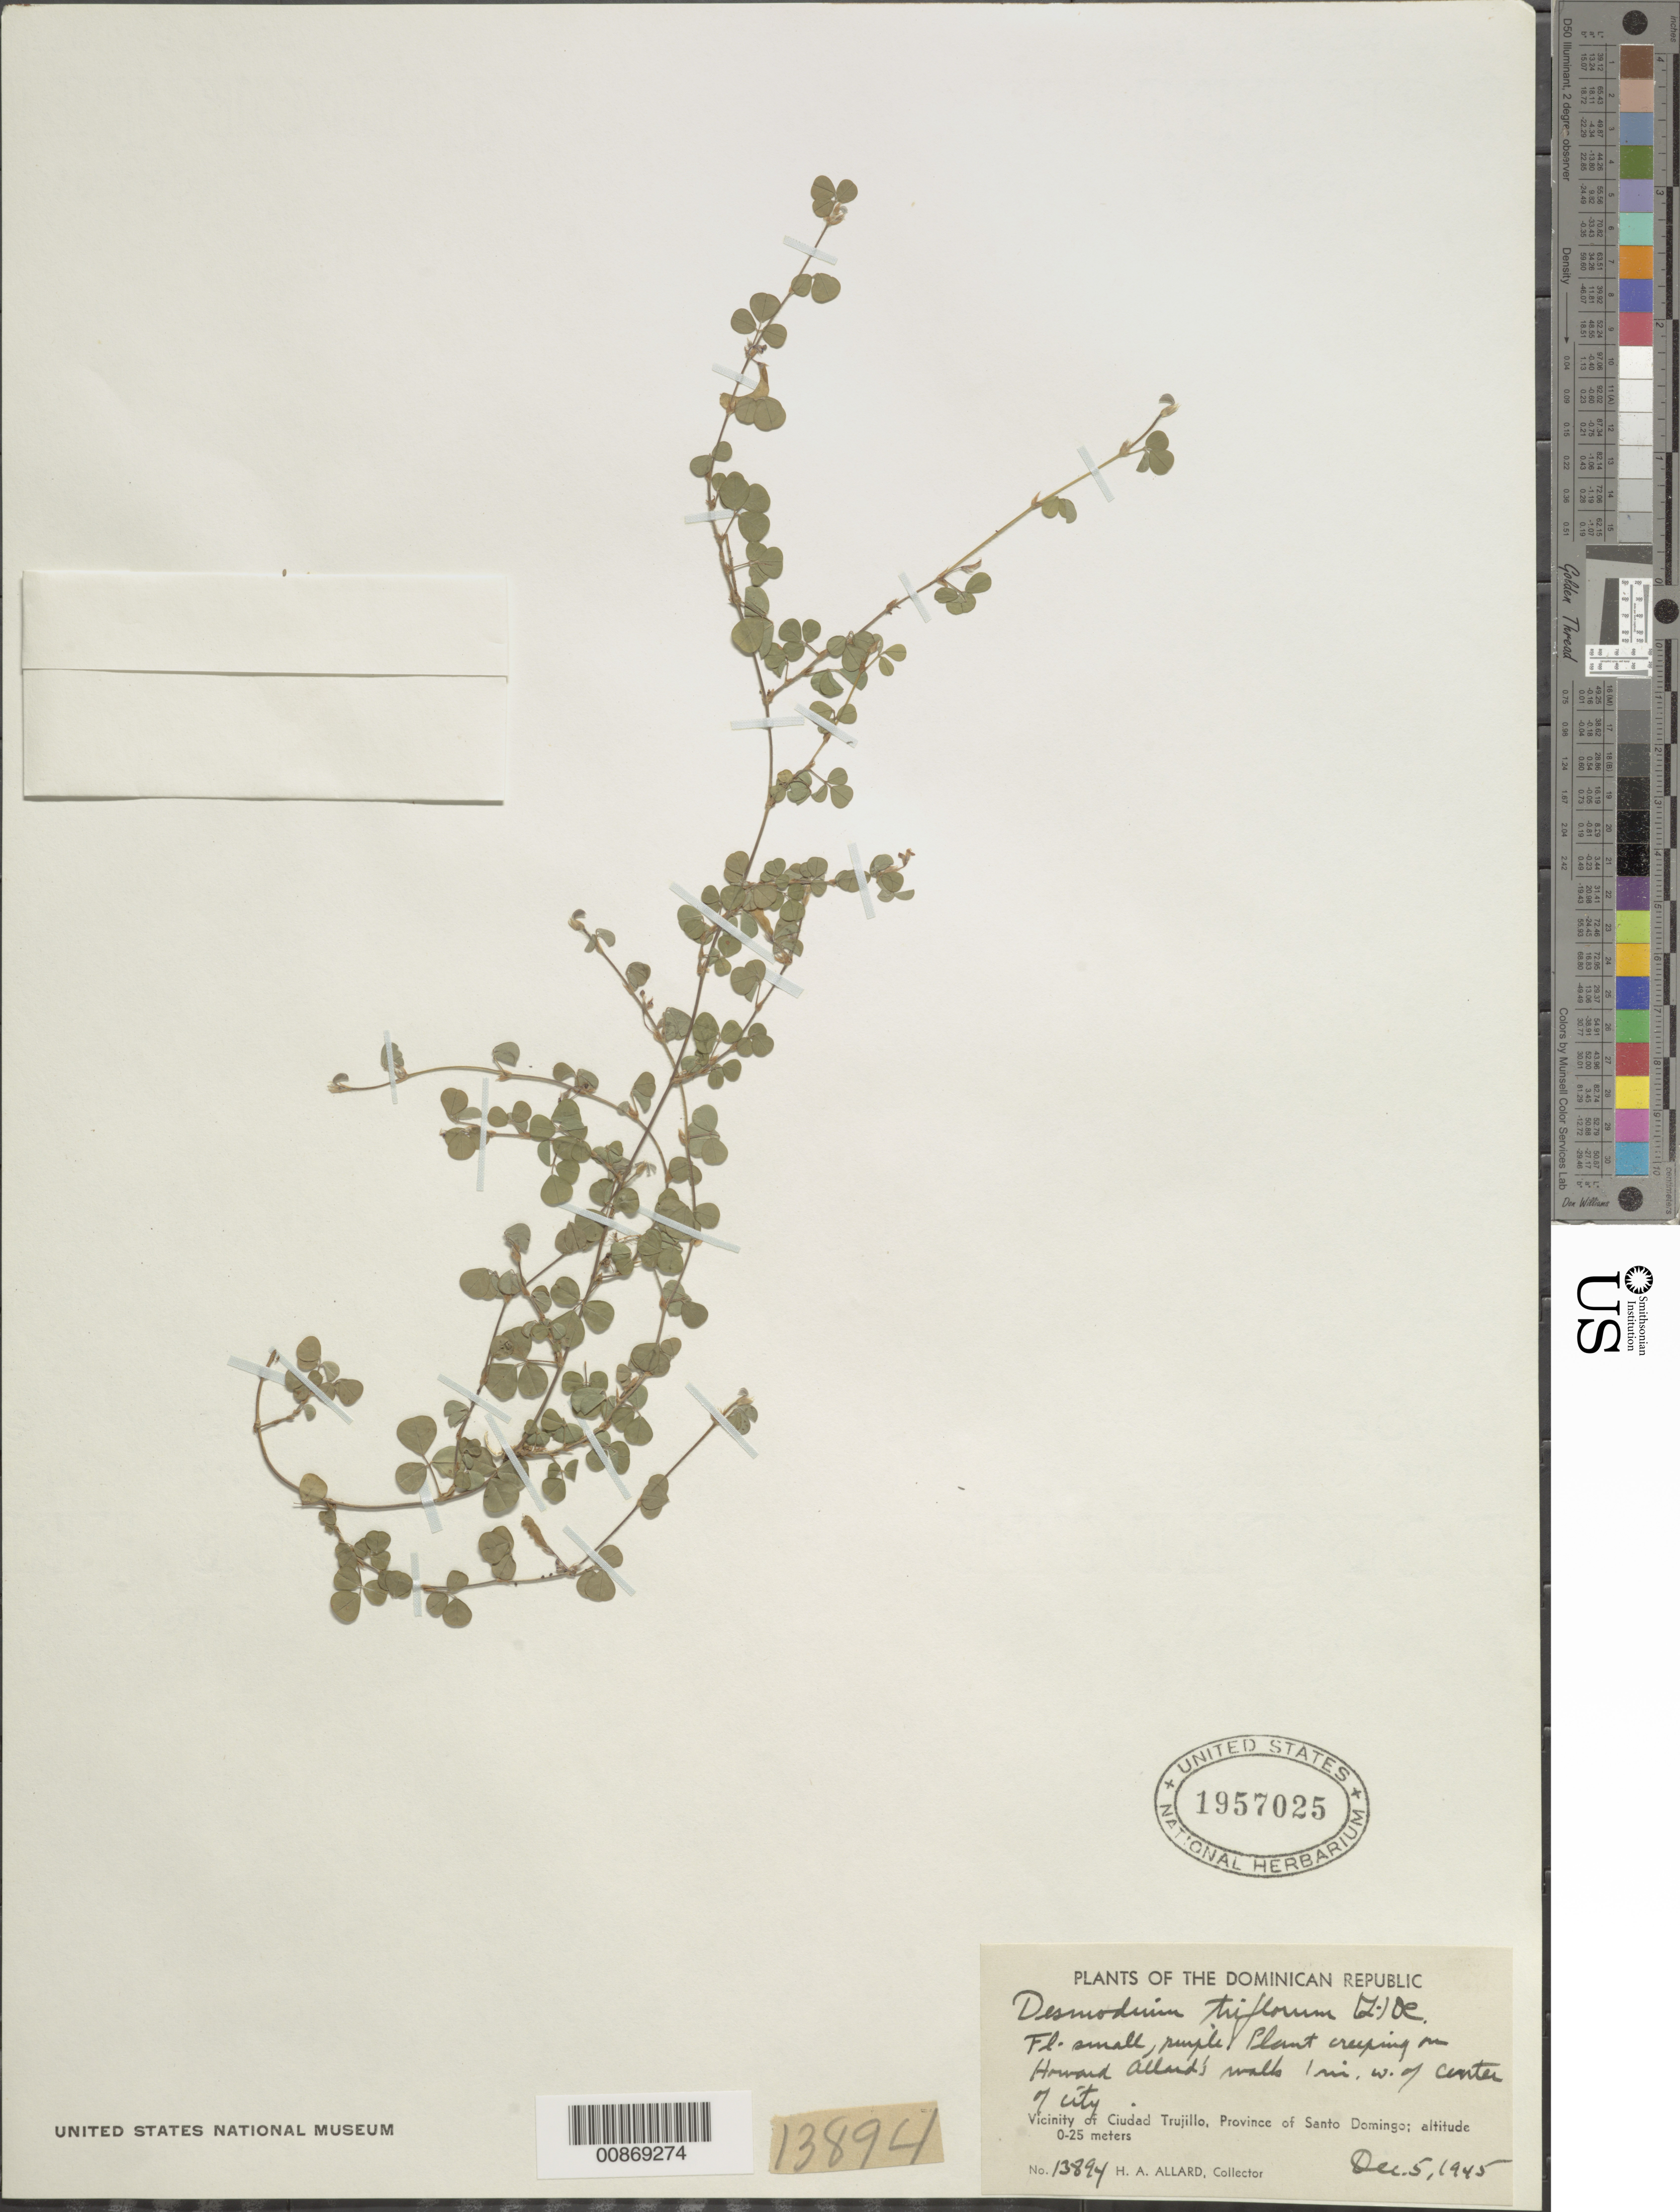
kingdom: Plantae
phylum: Tracheophyta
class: Magnoliopsida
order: Fabales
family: Fabaceae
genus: Grona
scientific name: Grona triflora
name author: (L.) H. Ohashi & K. Ohashi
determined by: Strong, Mark T., (BOT), Smithsonian Institution - National Museum of Natural History (UNITED STATES)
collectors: H. A. Allard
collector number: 13894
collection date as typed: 05 Dec 1945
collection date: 1945-12-05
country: Dominican Republic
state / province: Distrito Nacional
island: Hispaniola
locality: Vicinity of Ciudad Trujillo, Province of Santo Domingo (obsolete). On Howard Allard's walls, 1 mi. W of center of city.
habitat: Creeping on walls.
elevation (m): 0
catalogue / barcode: US 1957025